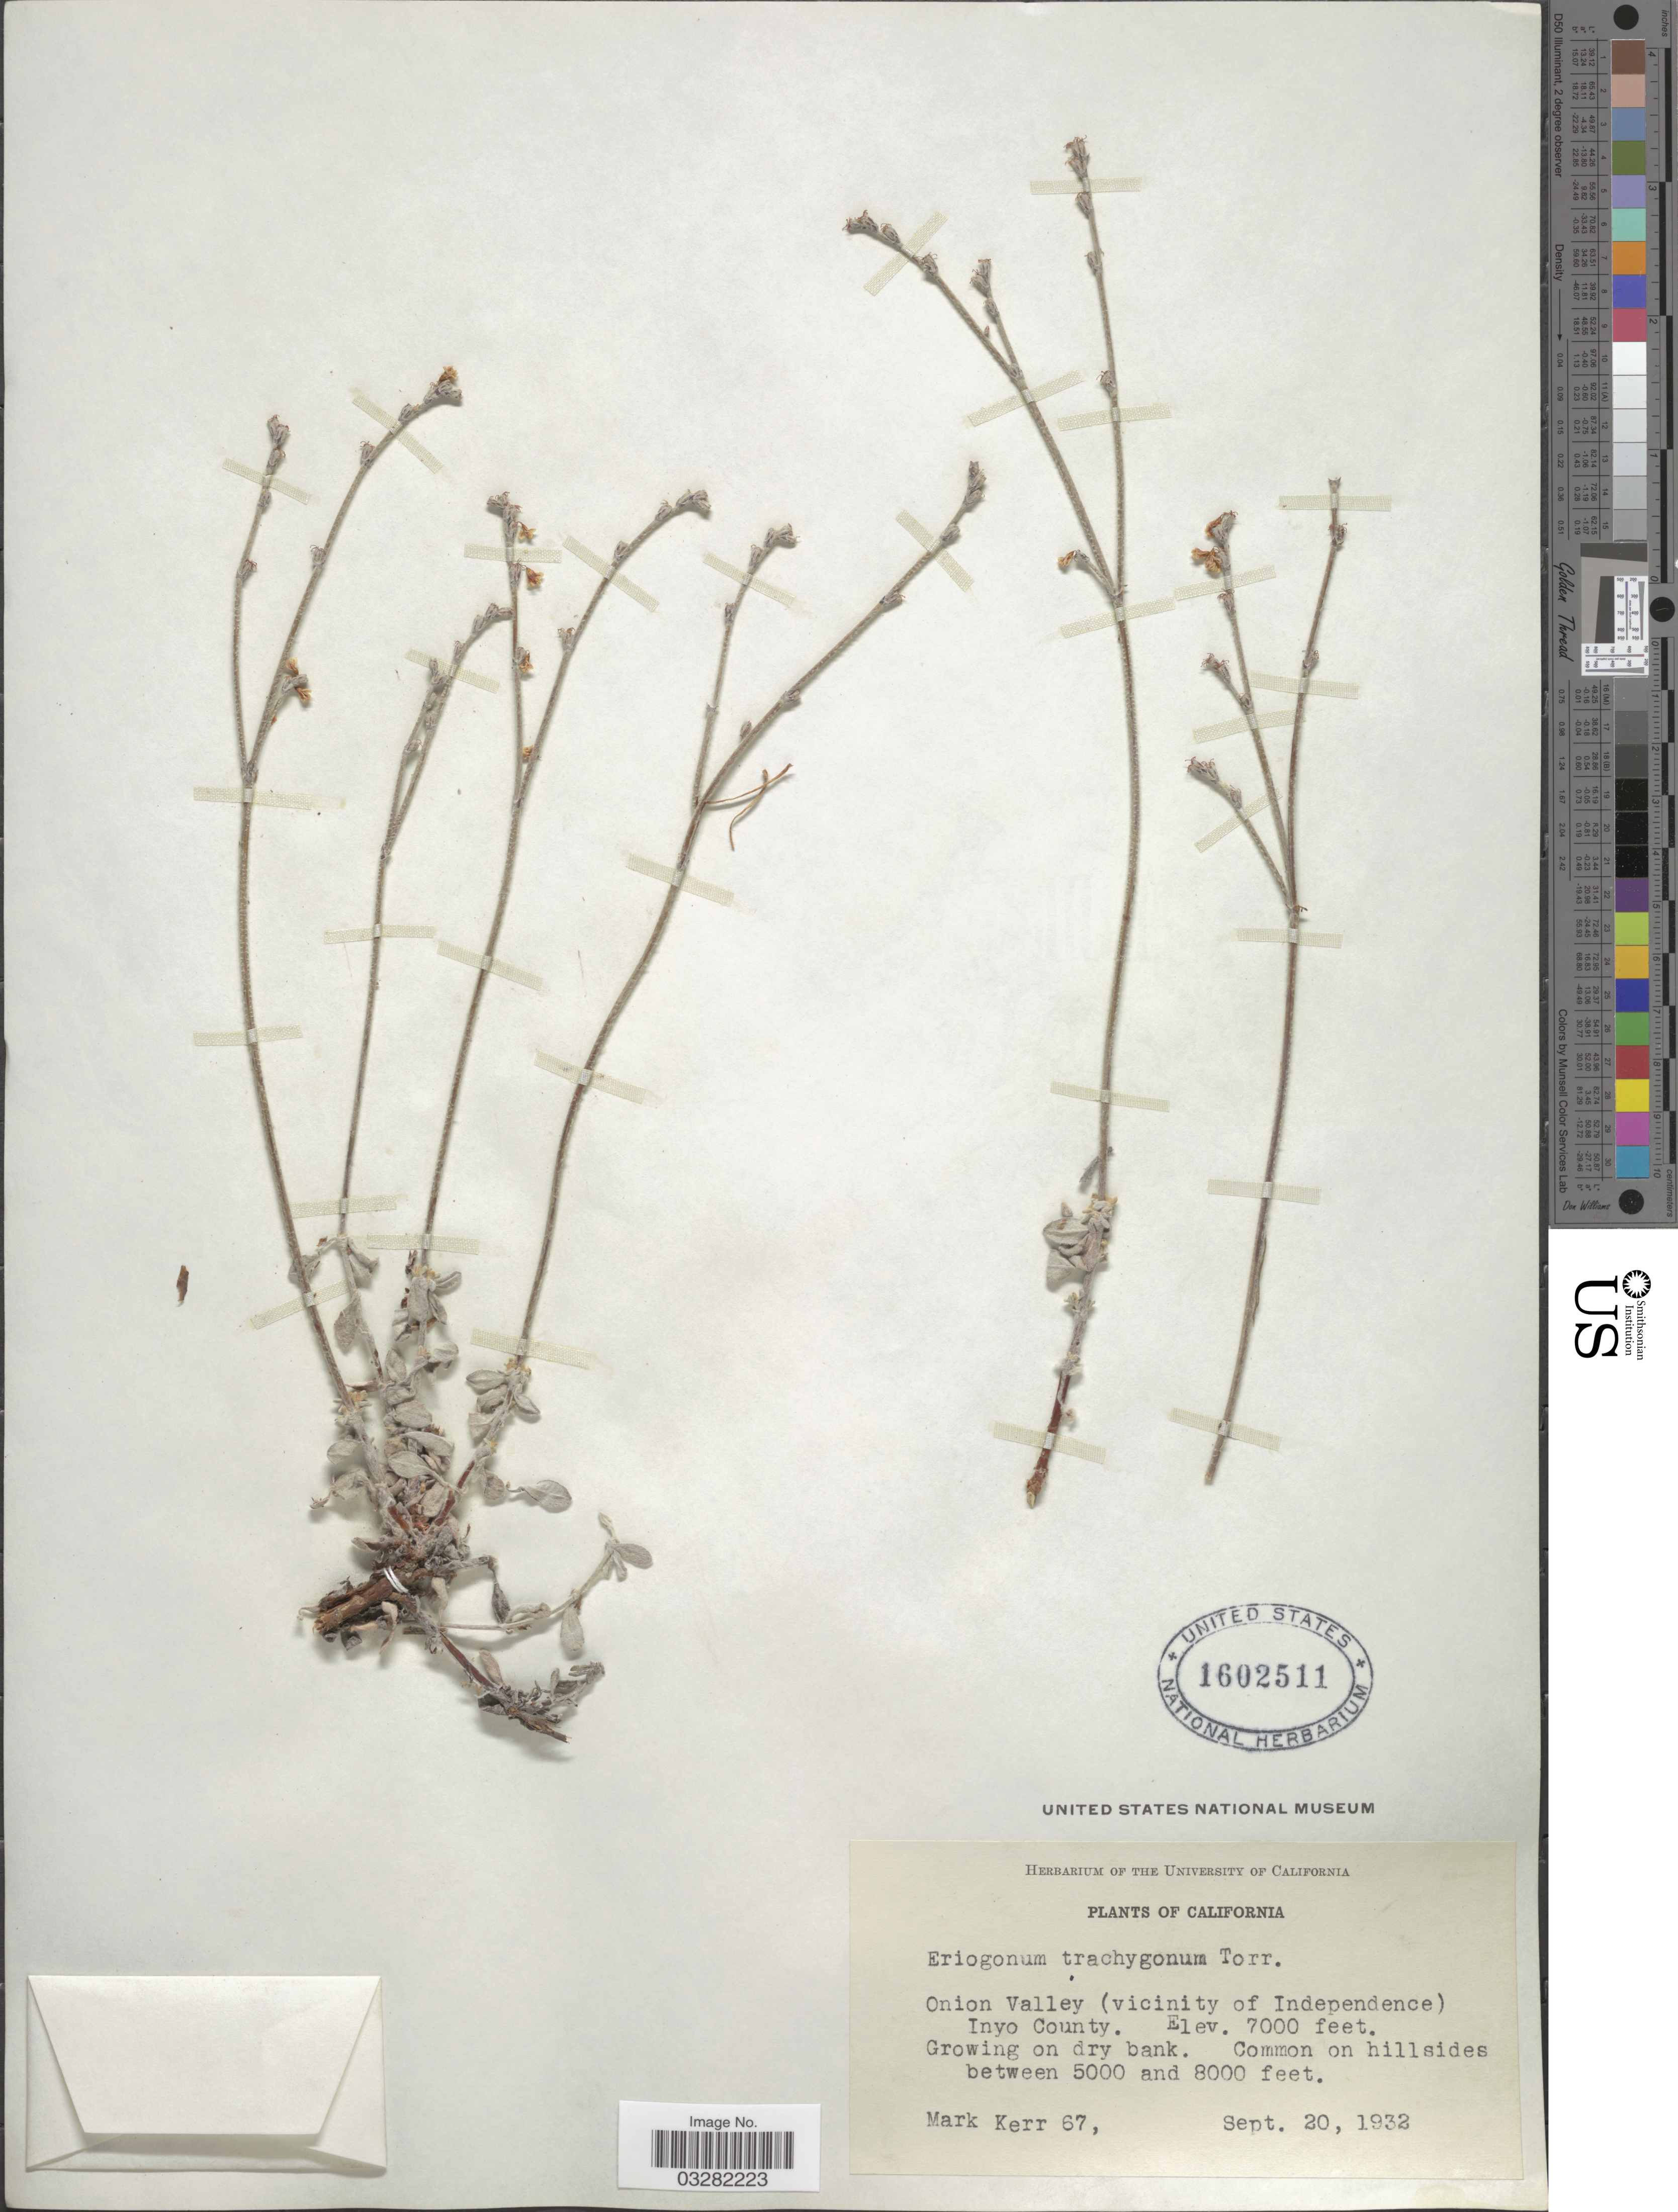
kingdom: Plantae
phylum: Tracheophyta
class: Magnoliopsida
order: Caryophyllales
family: Polygonaceae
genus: Eriogonum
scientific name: Eriogonum wrightii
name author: Torr. ex Benth. in DC.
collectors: M. Kerr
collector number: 67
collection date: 1932-09-20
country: United States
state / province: California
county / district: Inyo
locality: Onion Valley (vicinity of Independence) Inyo County.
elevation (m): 2134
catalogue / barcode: US 1602511